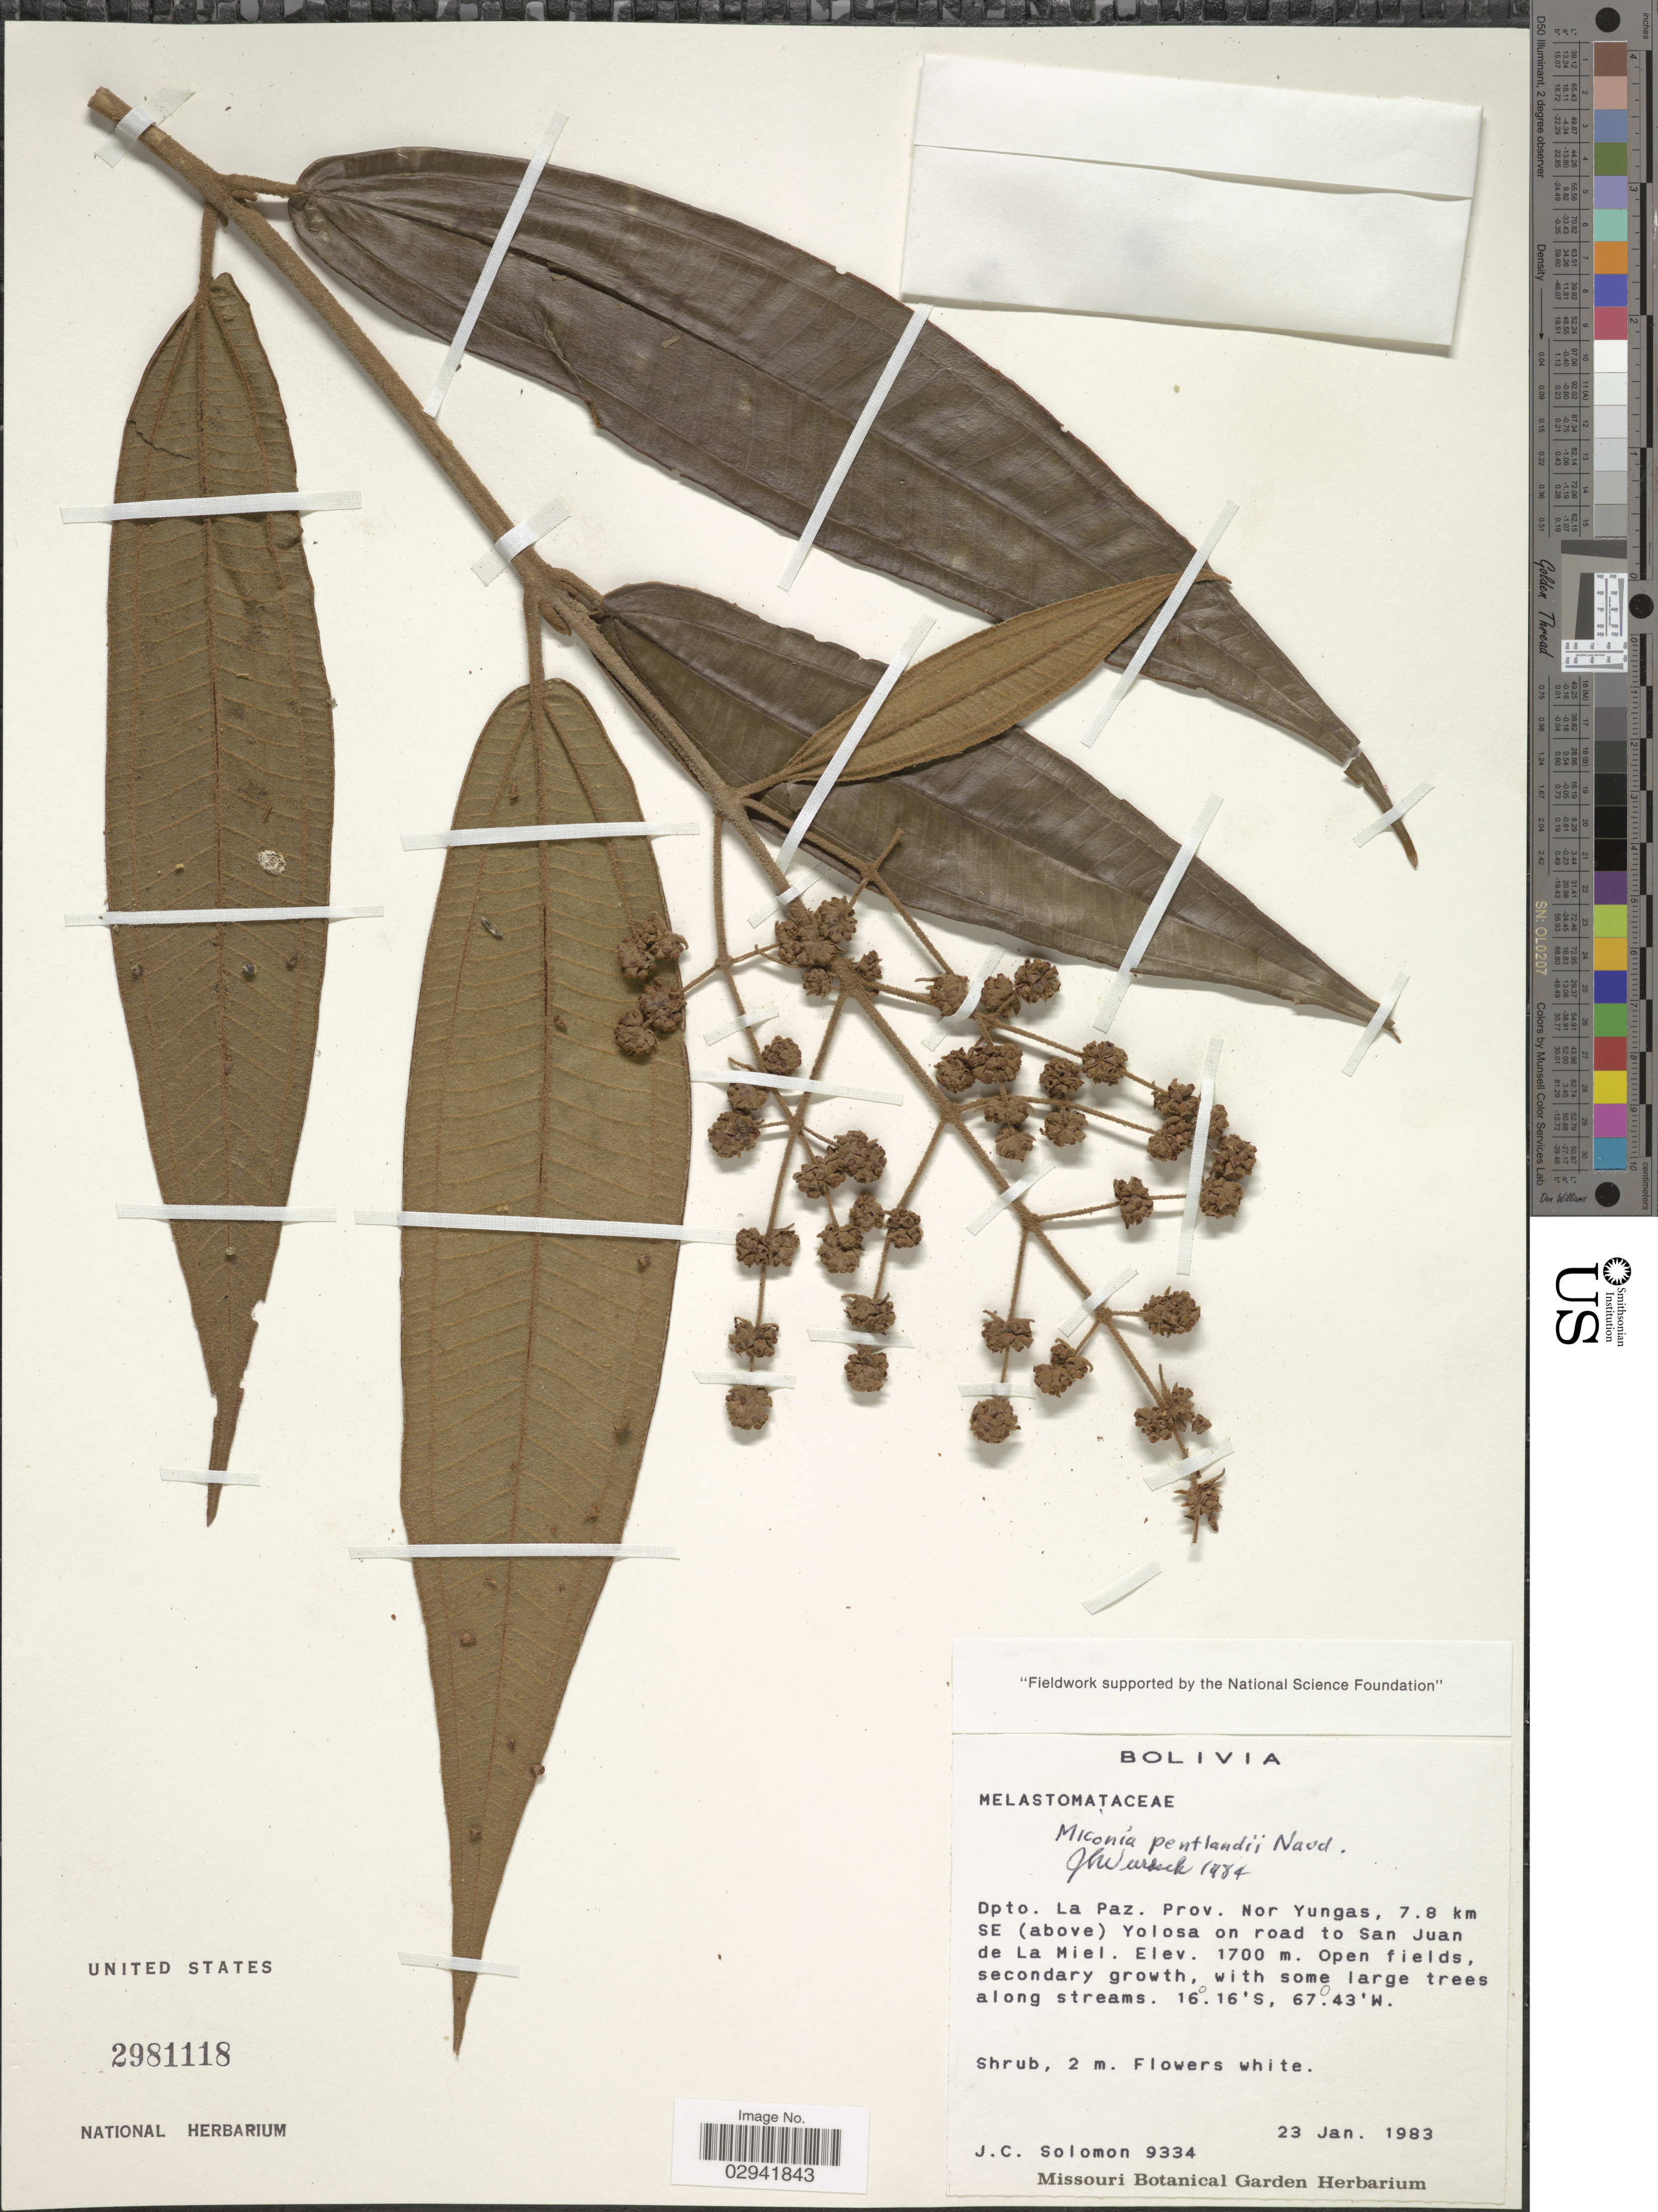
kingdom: Plantae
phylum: Tracheophyta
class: Magnoliopsida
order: Myrtales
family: Melastomataceae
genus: Miconia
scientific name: Miconia pentlandii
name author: Naudin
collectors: J. C. Solomon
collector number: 9334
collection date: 1983-01-23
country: Bolivia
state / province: La Paz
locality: Dpto. La Paz. Prov. Nor Yungas, 7.8 km SE (above) Yolosa on road to San Juan de La Miel.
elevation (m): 1700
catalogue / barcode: US 2981118